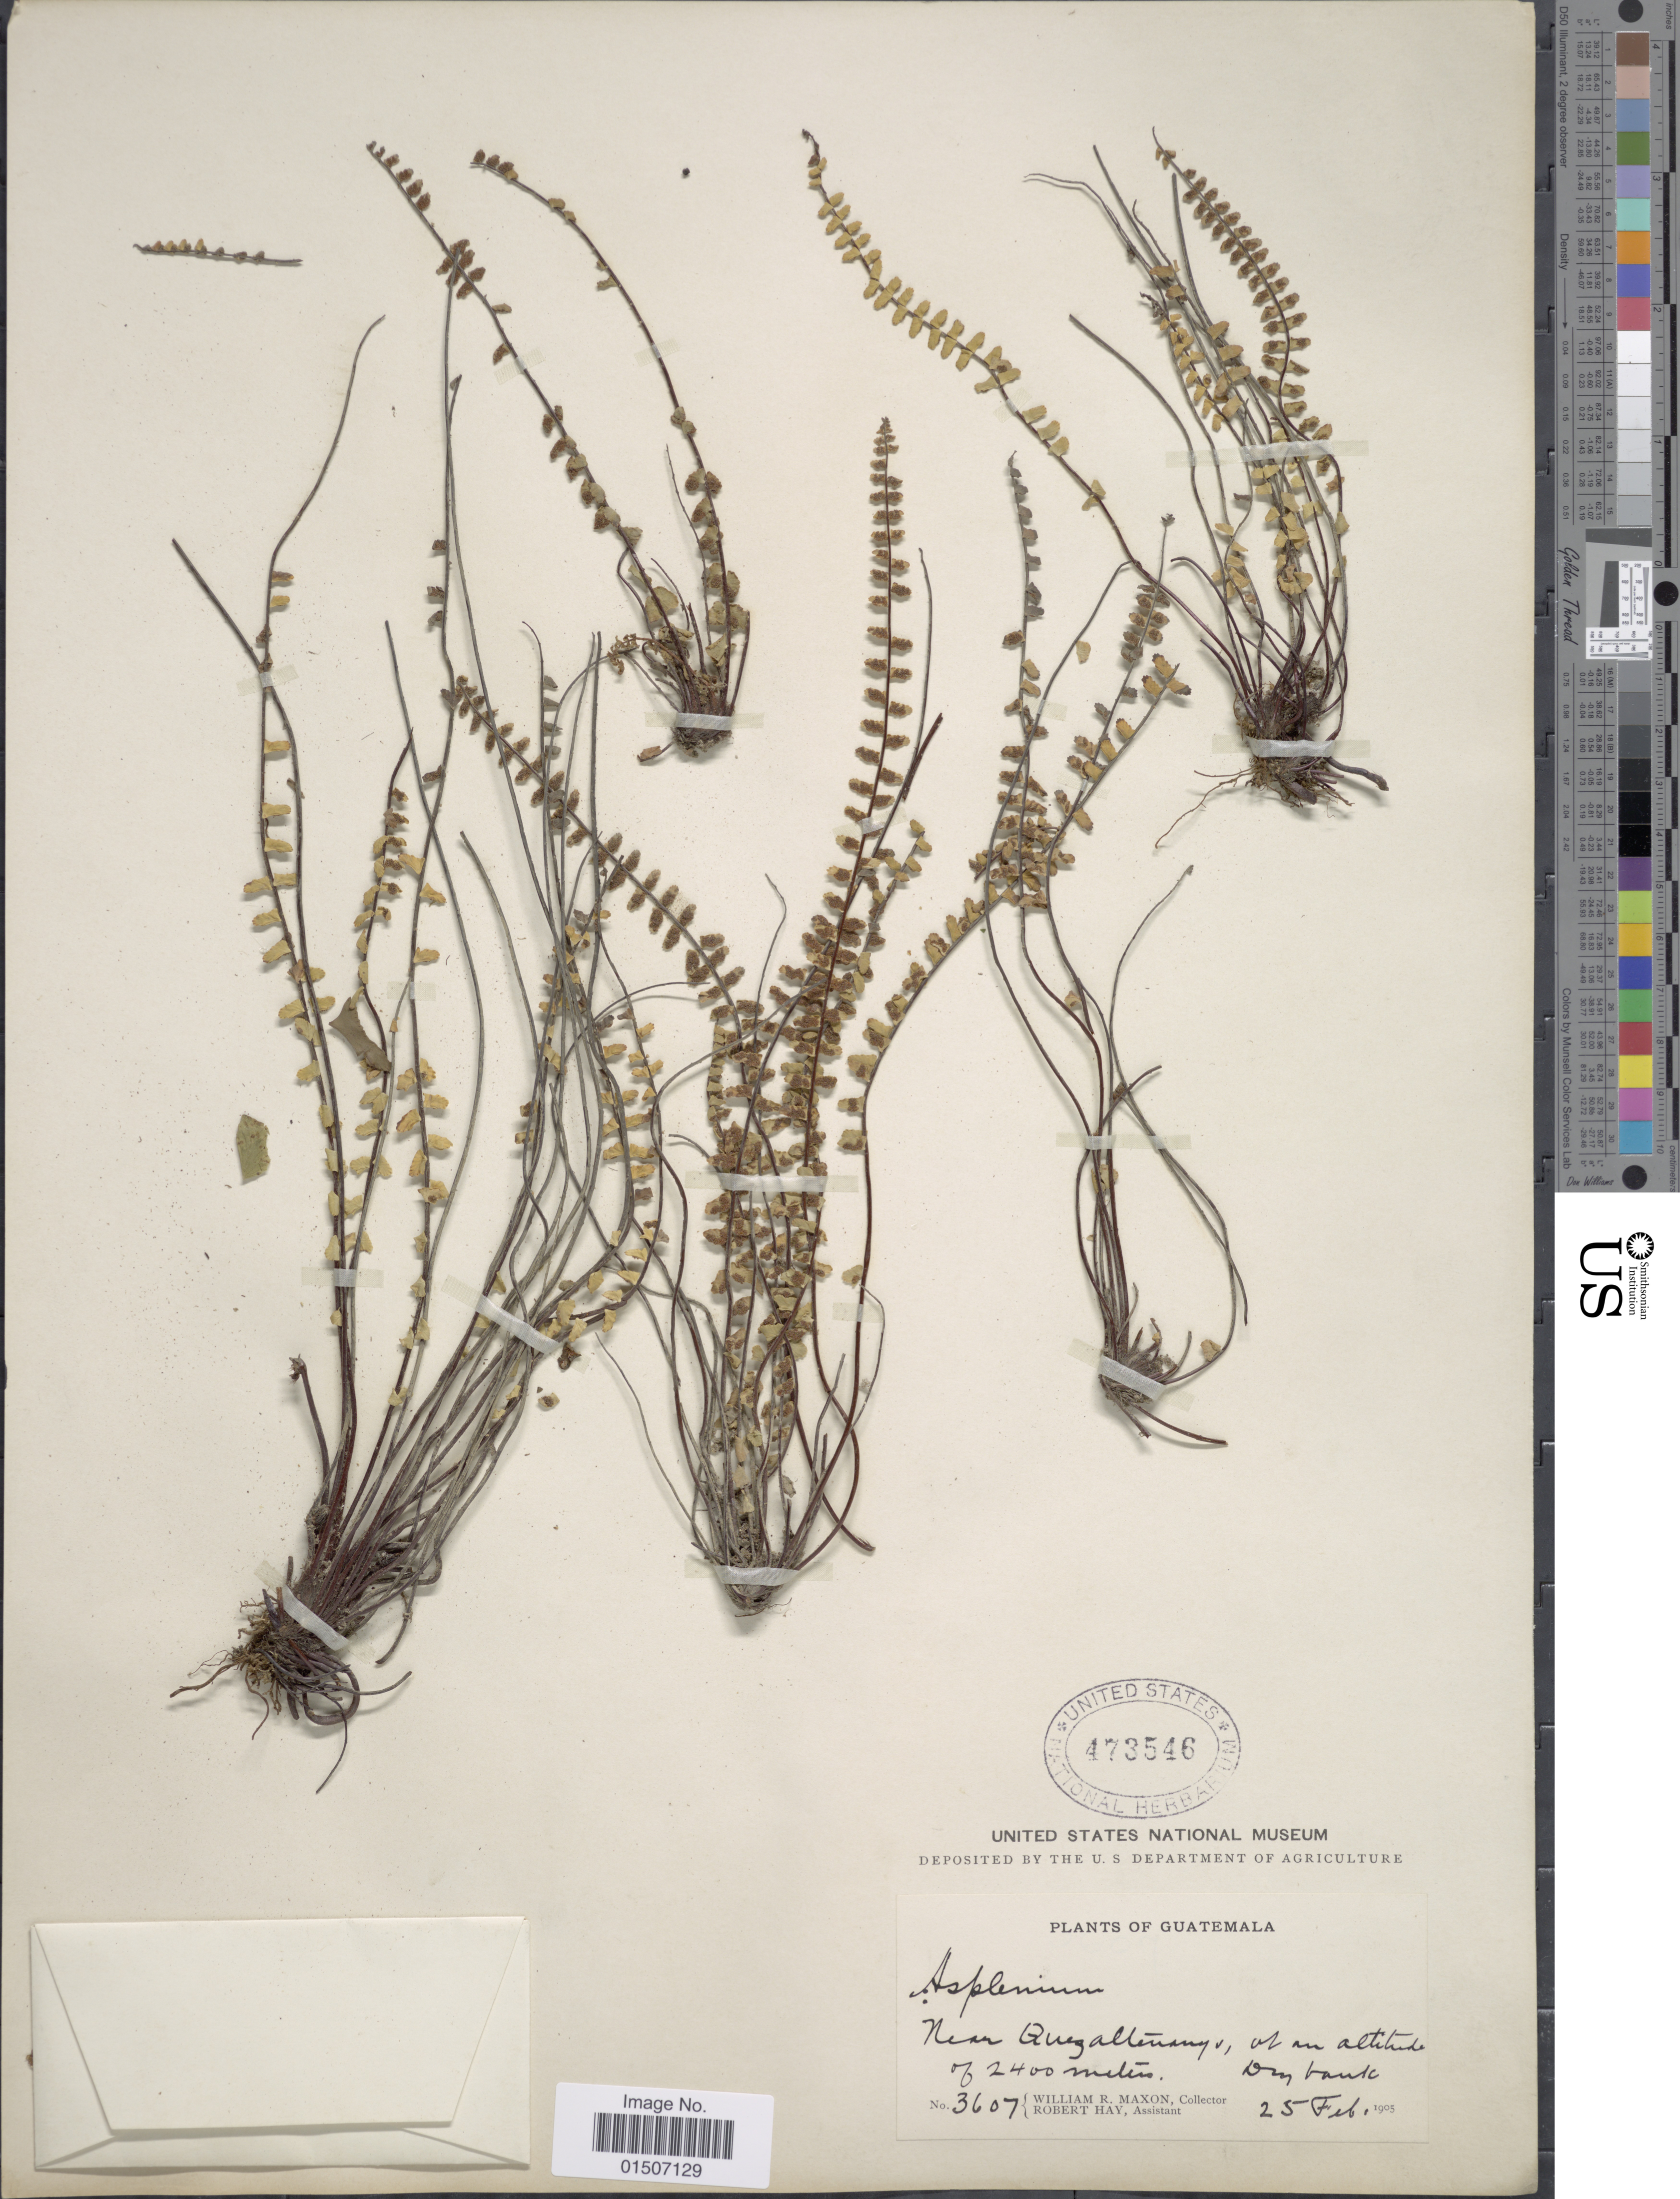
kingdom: Plantae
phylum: Tracheophyta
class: Polypodiopsida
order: Polypodiales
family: Aspleniaceae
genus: Asplenium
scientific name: Asplenium monanthes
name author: L.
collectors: W. R. Maxon & R. H. Hay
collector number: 3607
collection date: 1905-02-25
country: Guatemala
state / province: Quetzaltenango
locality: Near Quzaltenango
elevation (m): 2400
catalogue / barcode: US 473546